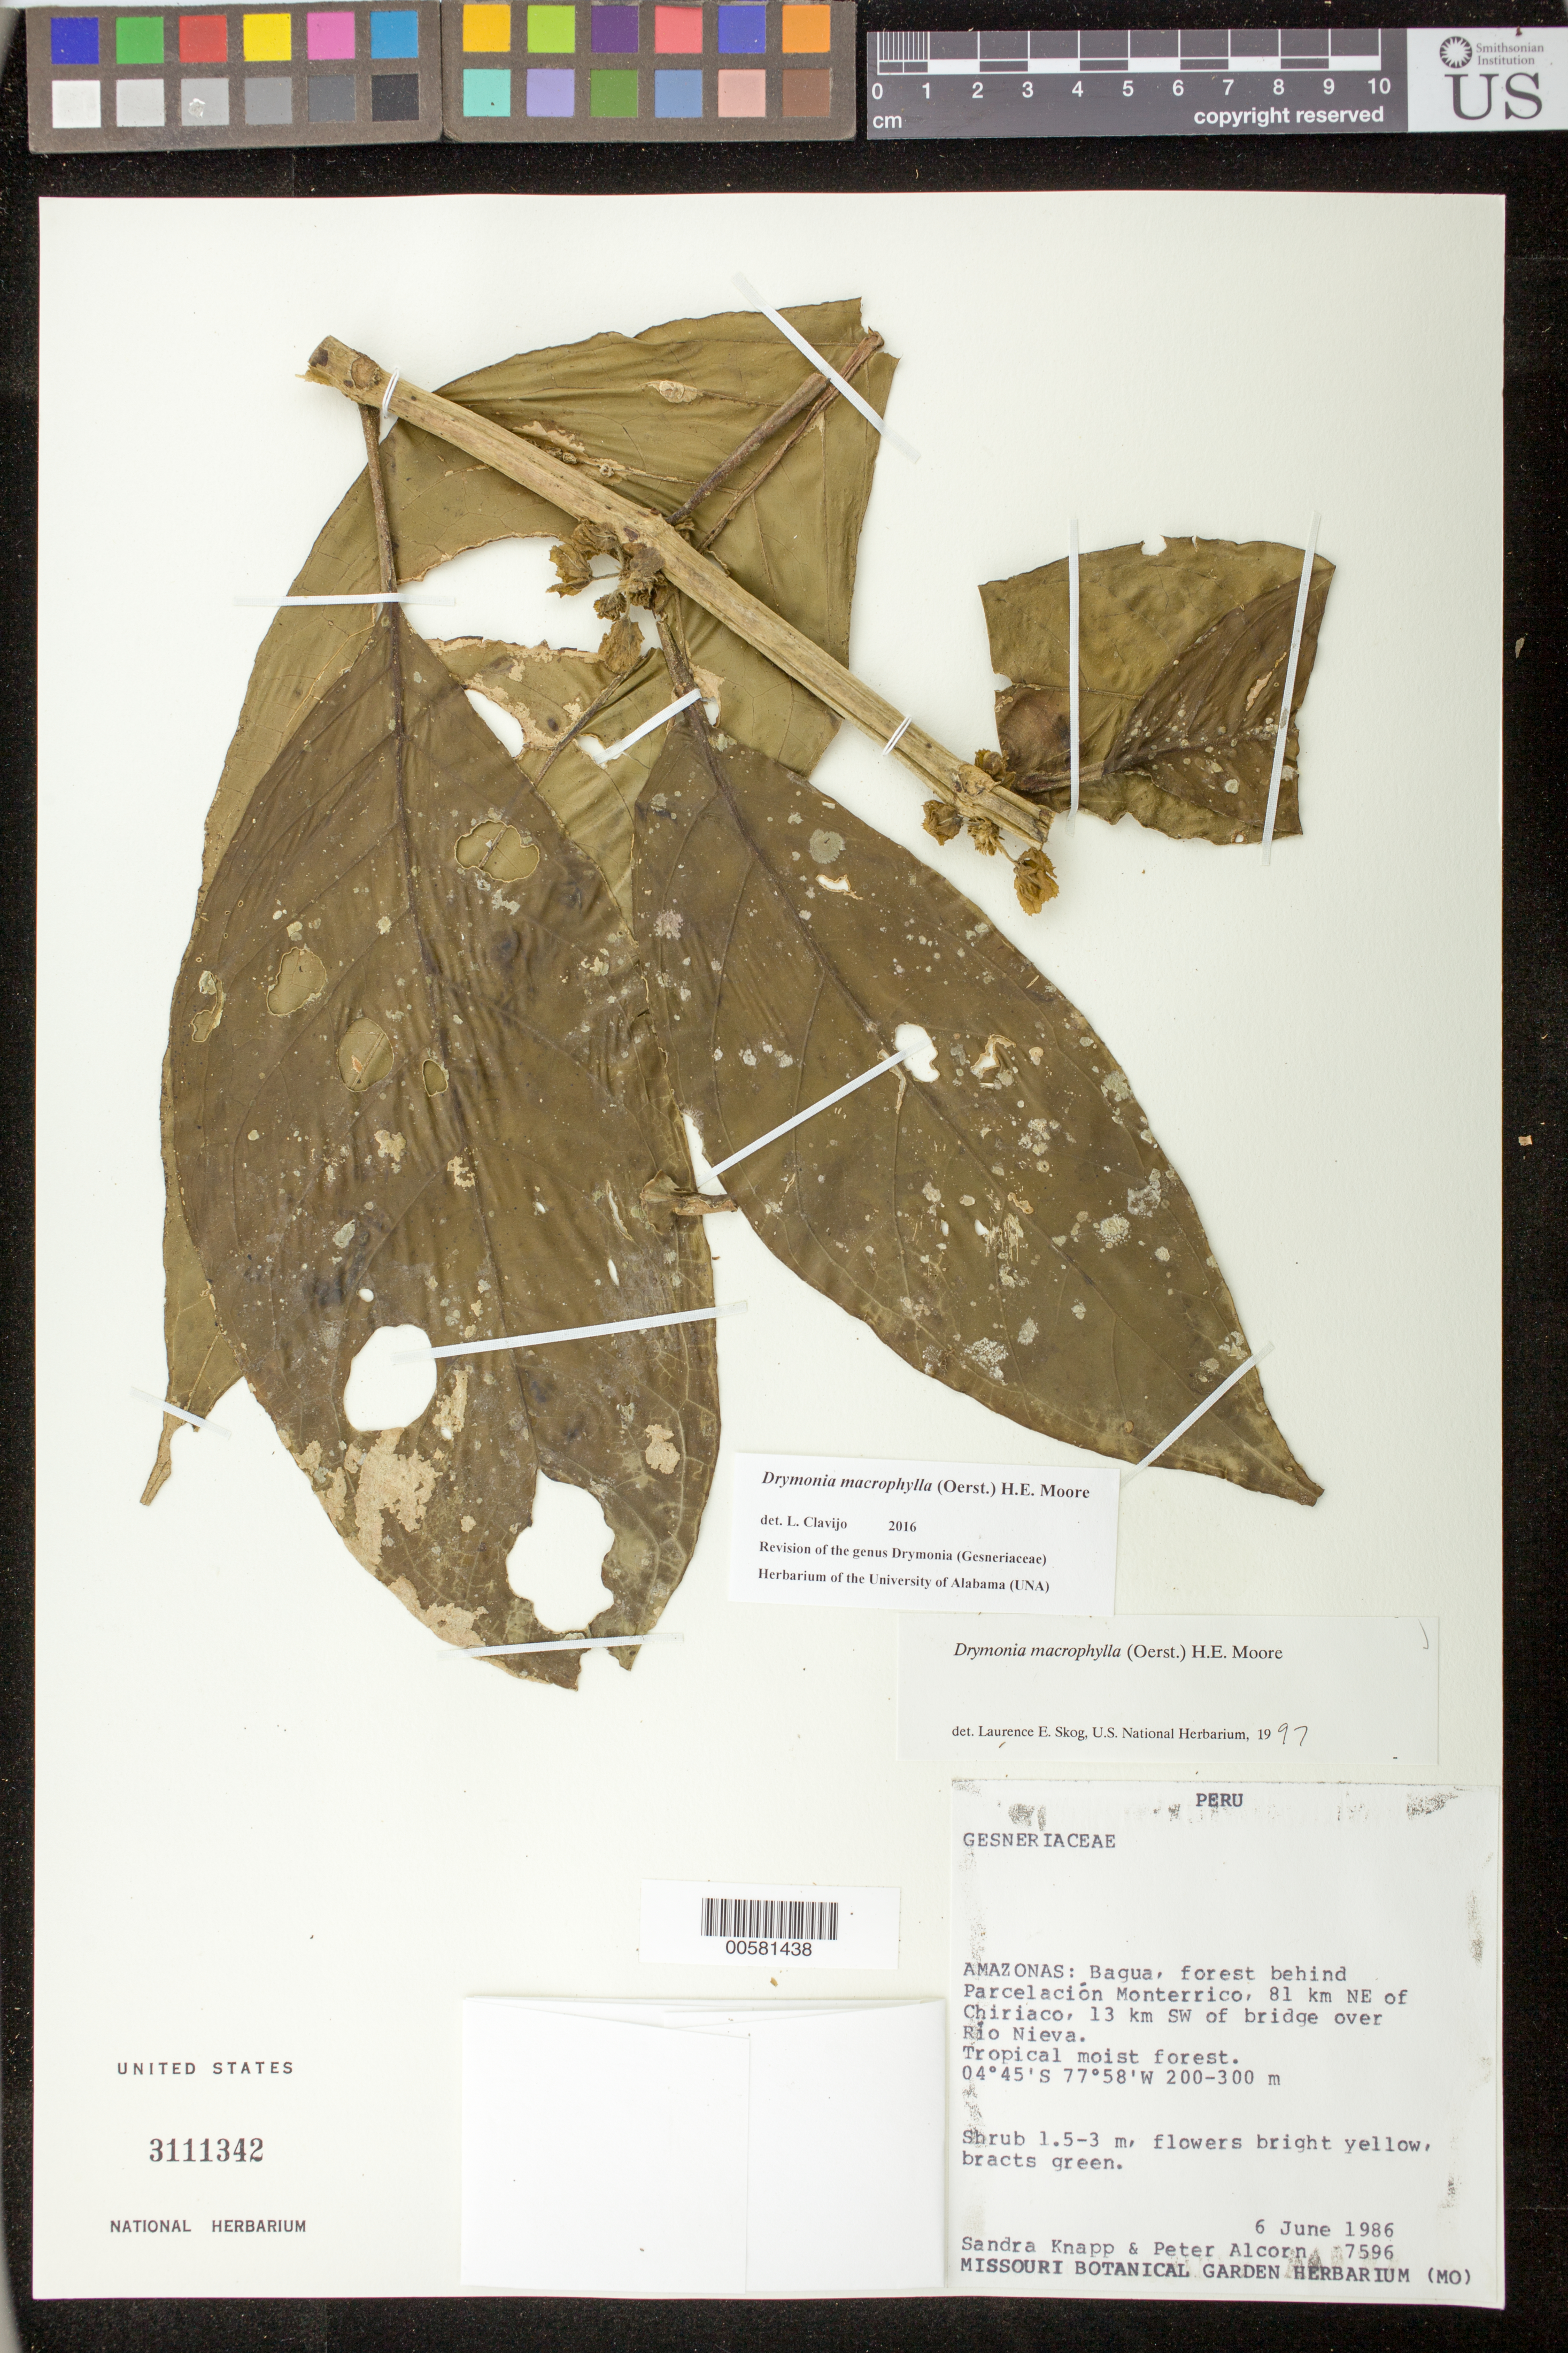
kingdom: Plantae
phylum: Tracheophyta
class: Magnoliopsida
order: Lamiales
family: Gesneriaceae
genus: Drymonia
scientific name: Drymonia macrophylla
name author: (Oerst.) H.E. Moore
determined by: Skog, Laurence E.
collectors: S. Knapp & P. Alcorn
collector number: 7596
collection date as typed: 06 Jun 1986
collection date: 1986-06-06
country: Peru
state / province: Amazonas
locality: Bagua, forest behind Parcelación Monterrico, 81 km NE of Chiriaco, 13 km SW of bridge over Río Nieva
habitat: Tropical moist forest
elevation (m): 200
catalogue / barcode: US 3111342